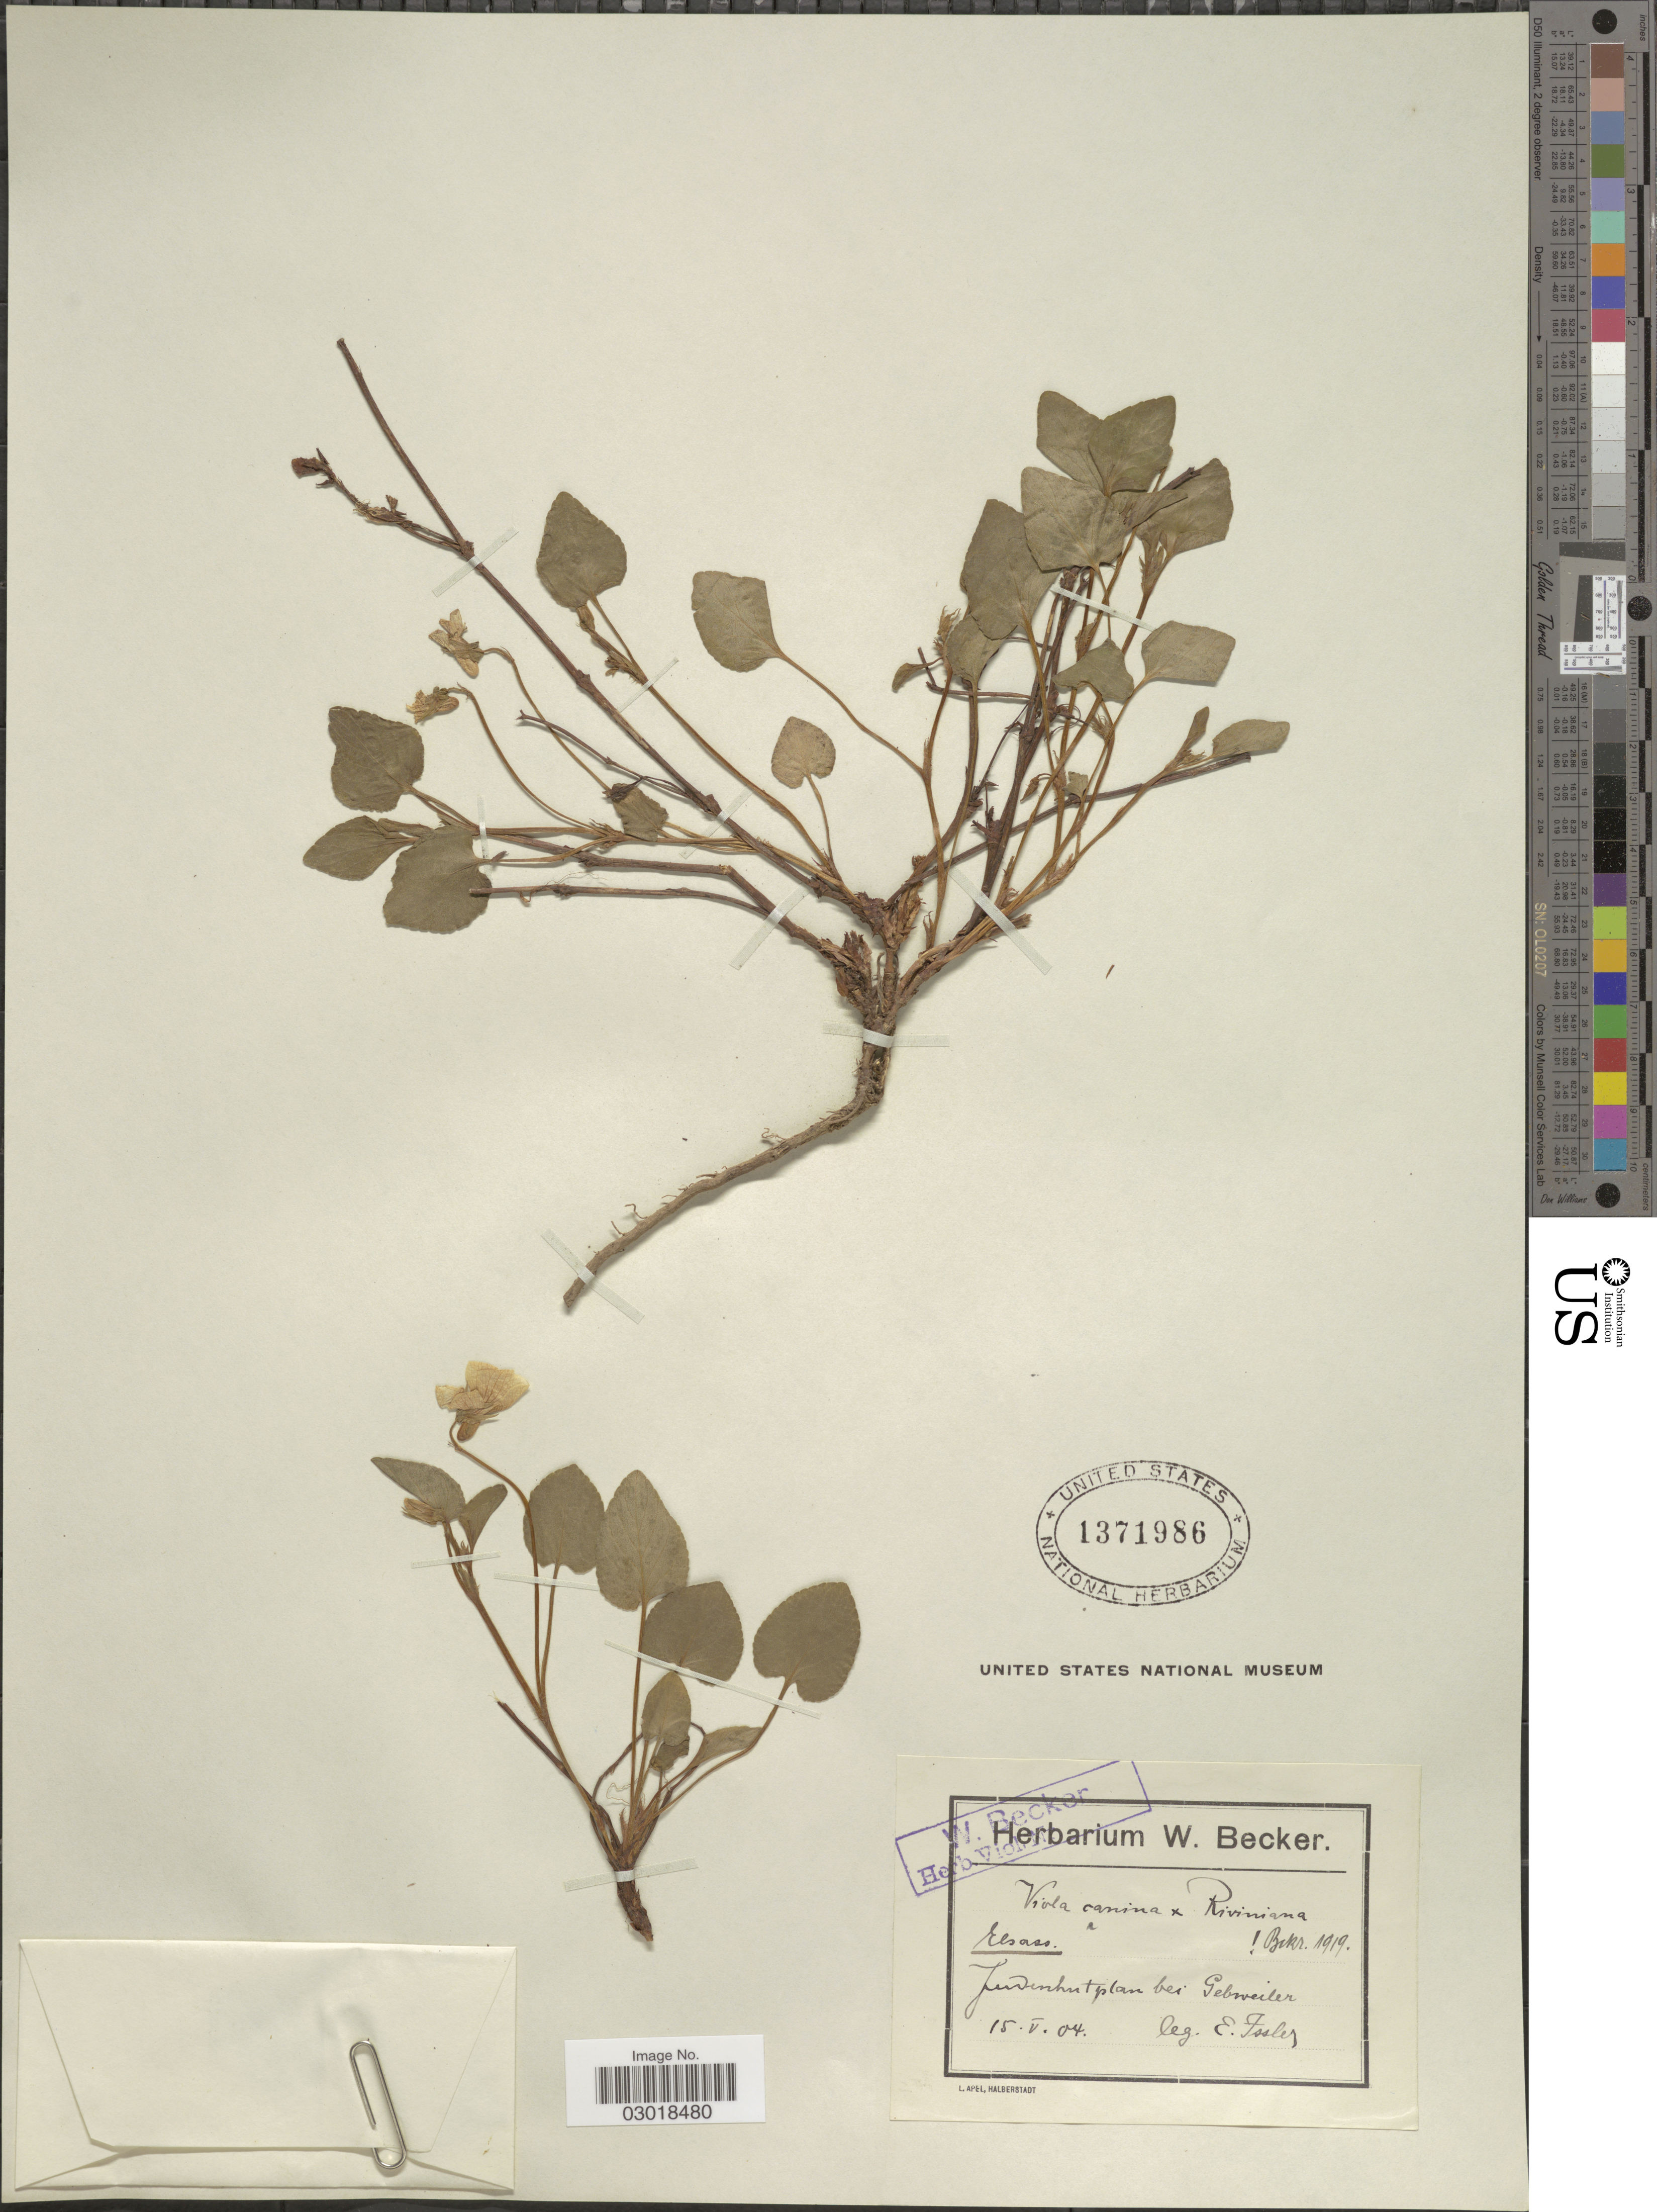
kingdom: Plantae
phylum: Tracheophyta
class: Magnoliopsida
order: Malpighiales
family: Violaceae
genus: Viola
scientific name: Viola canina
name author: L.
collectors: E. Issler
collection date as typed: Transcribed d/m/y: 15/5/4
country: France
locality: Judenhutplan [interpreted] bei Gebweiler.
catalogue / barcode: US 1371986